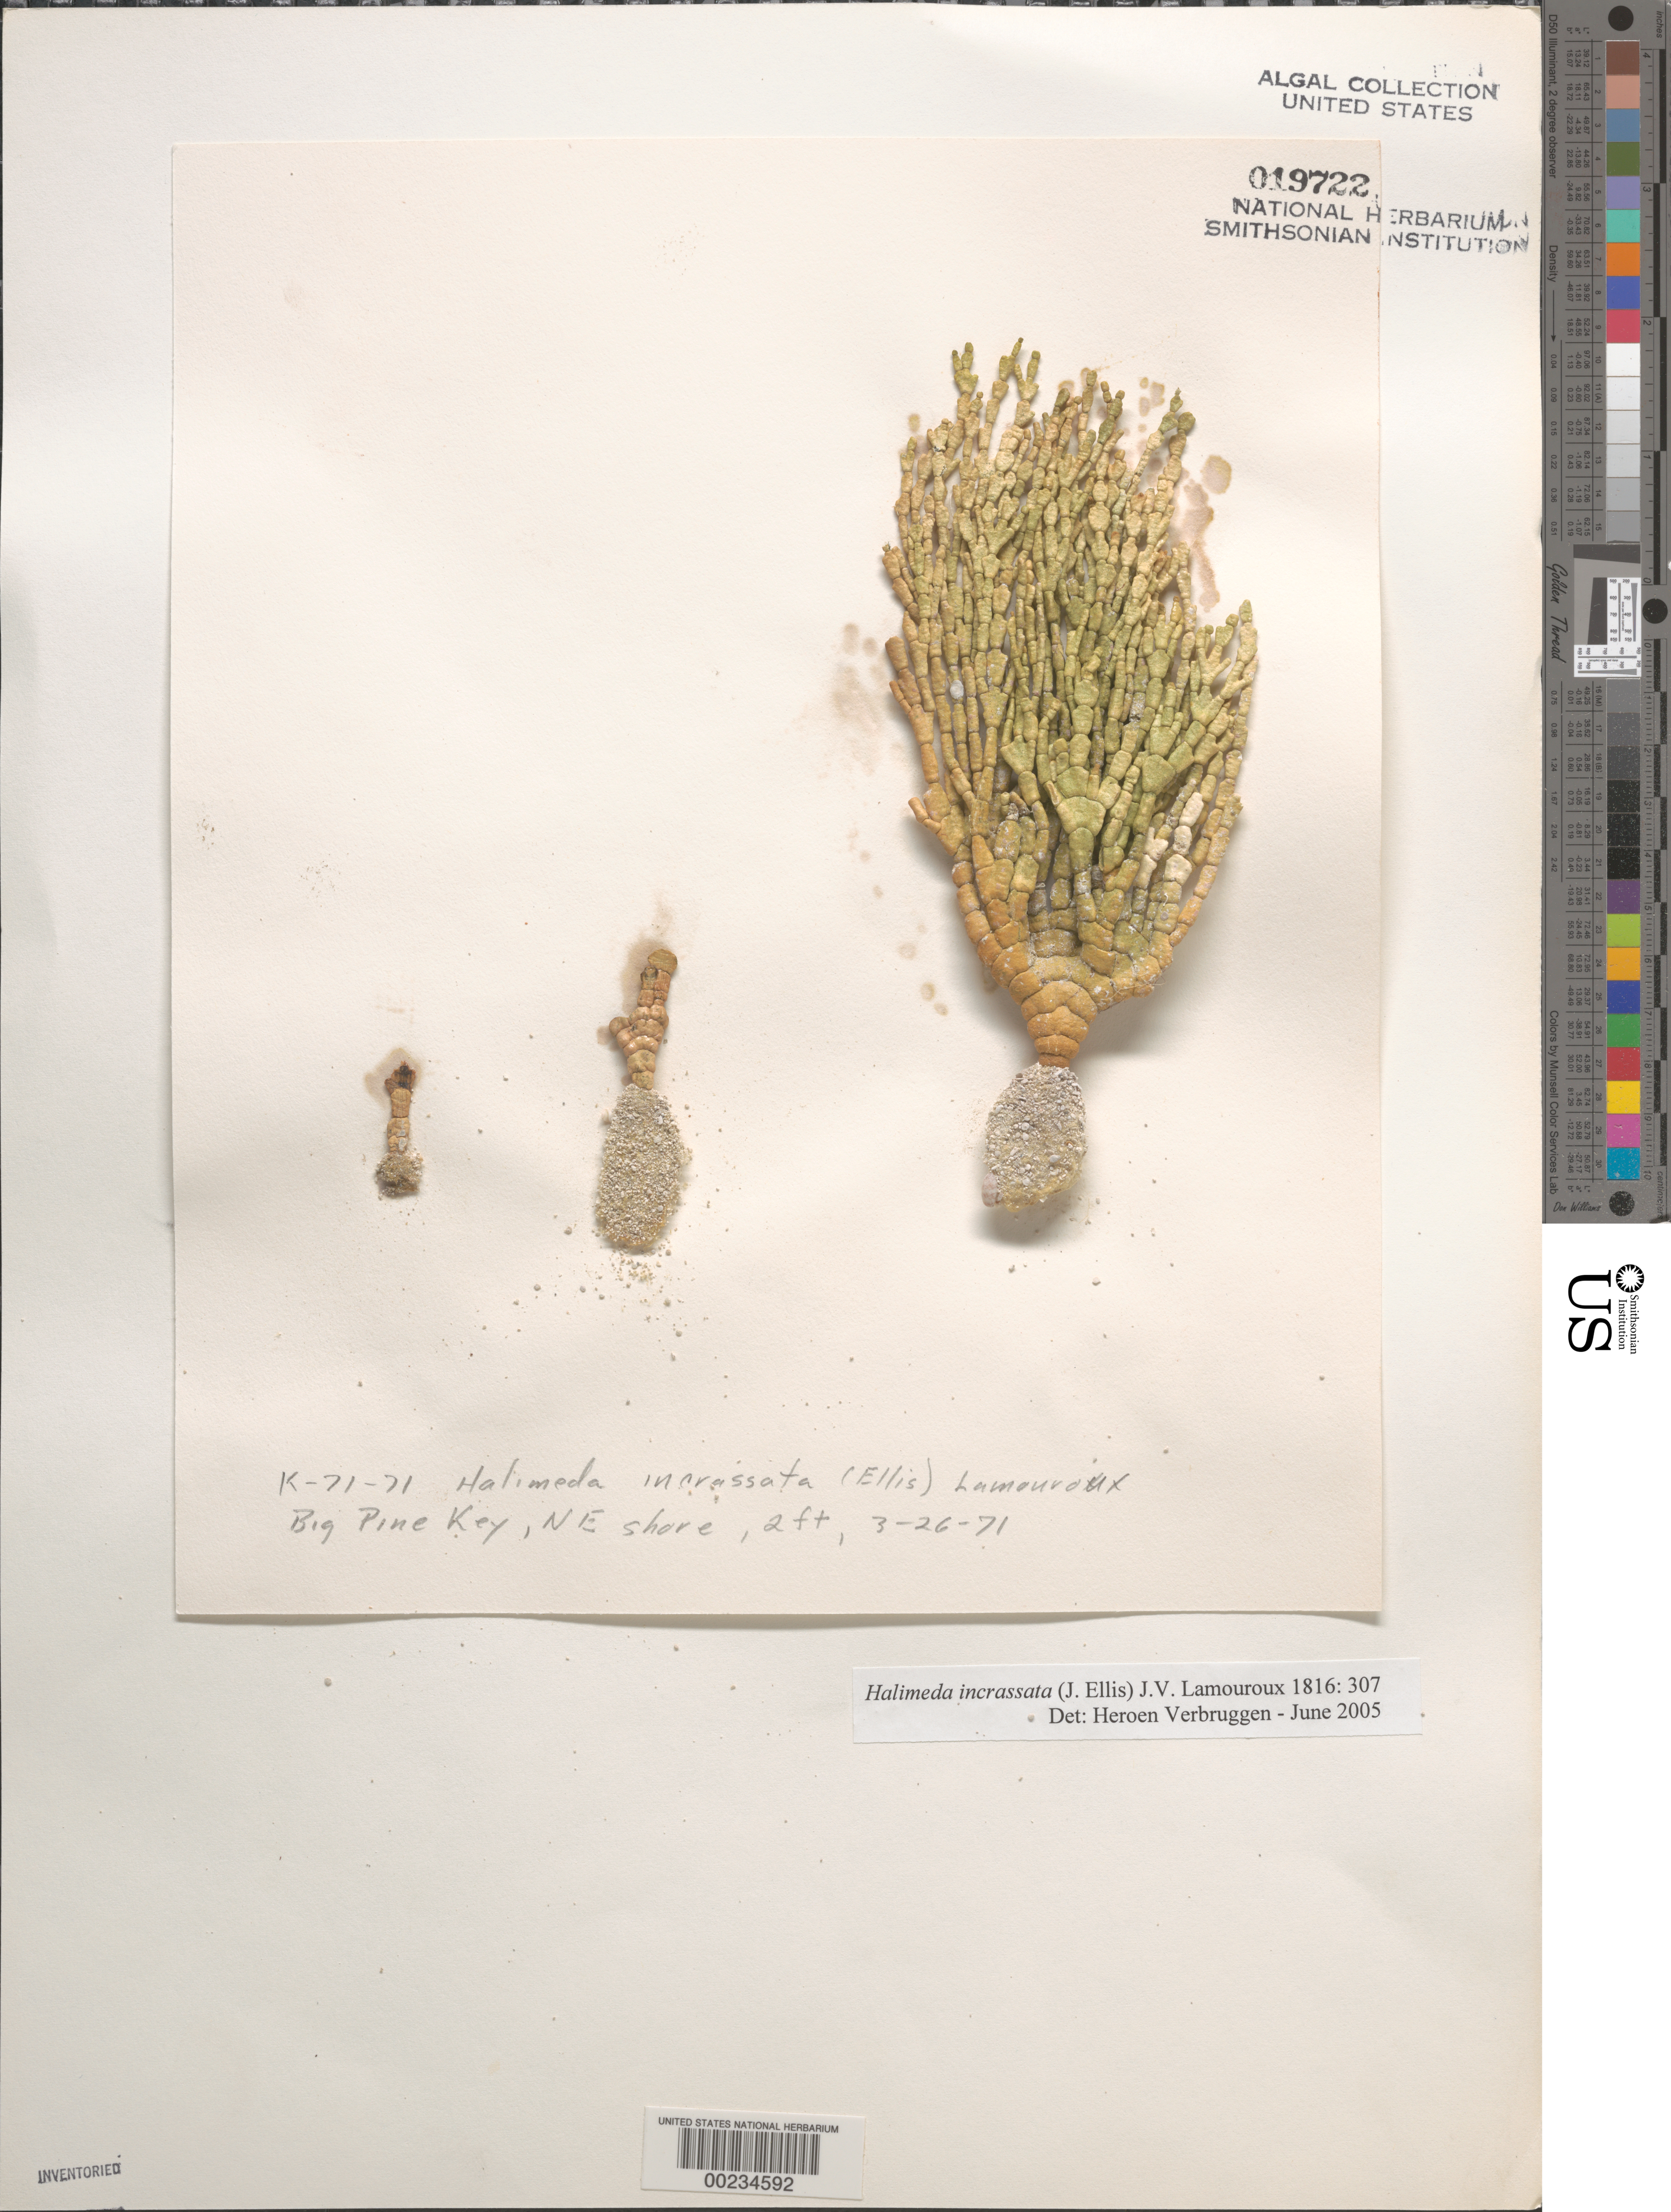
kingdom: Plantae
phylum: Chlorophyta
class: Ulvophyceae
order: Bryopsidales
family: Halimedaceae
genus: Halimeda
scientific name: Halimeda incrassata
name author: (J. Ellis) J.V.Lamouroux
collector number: K-71-71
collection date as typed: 26 Mar 1971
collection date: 1971-03-26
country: United States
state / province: Florida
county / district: Monroe County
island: Big Pine Key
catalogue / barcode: US 19722